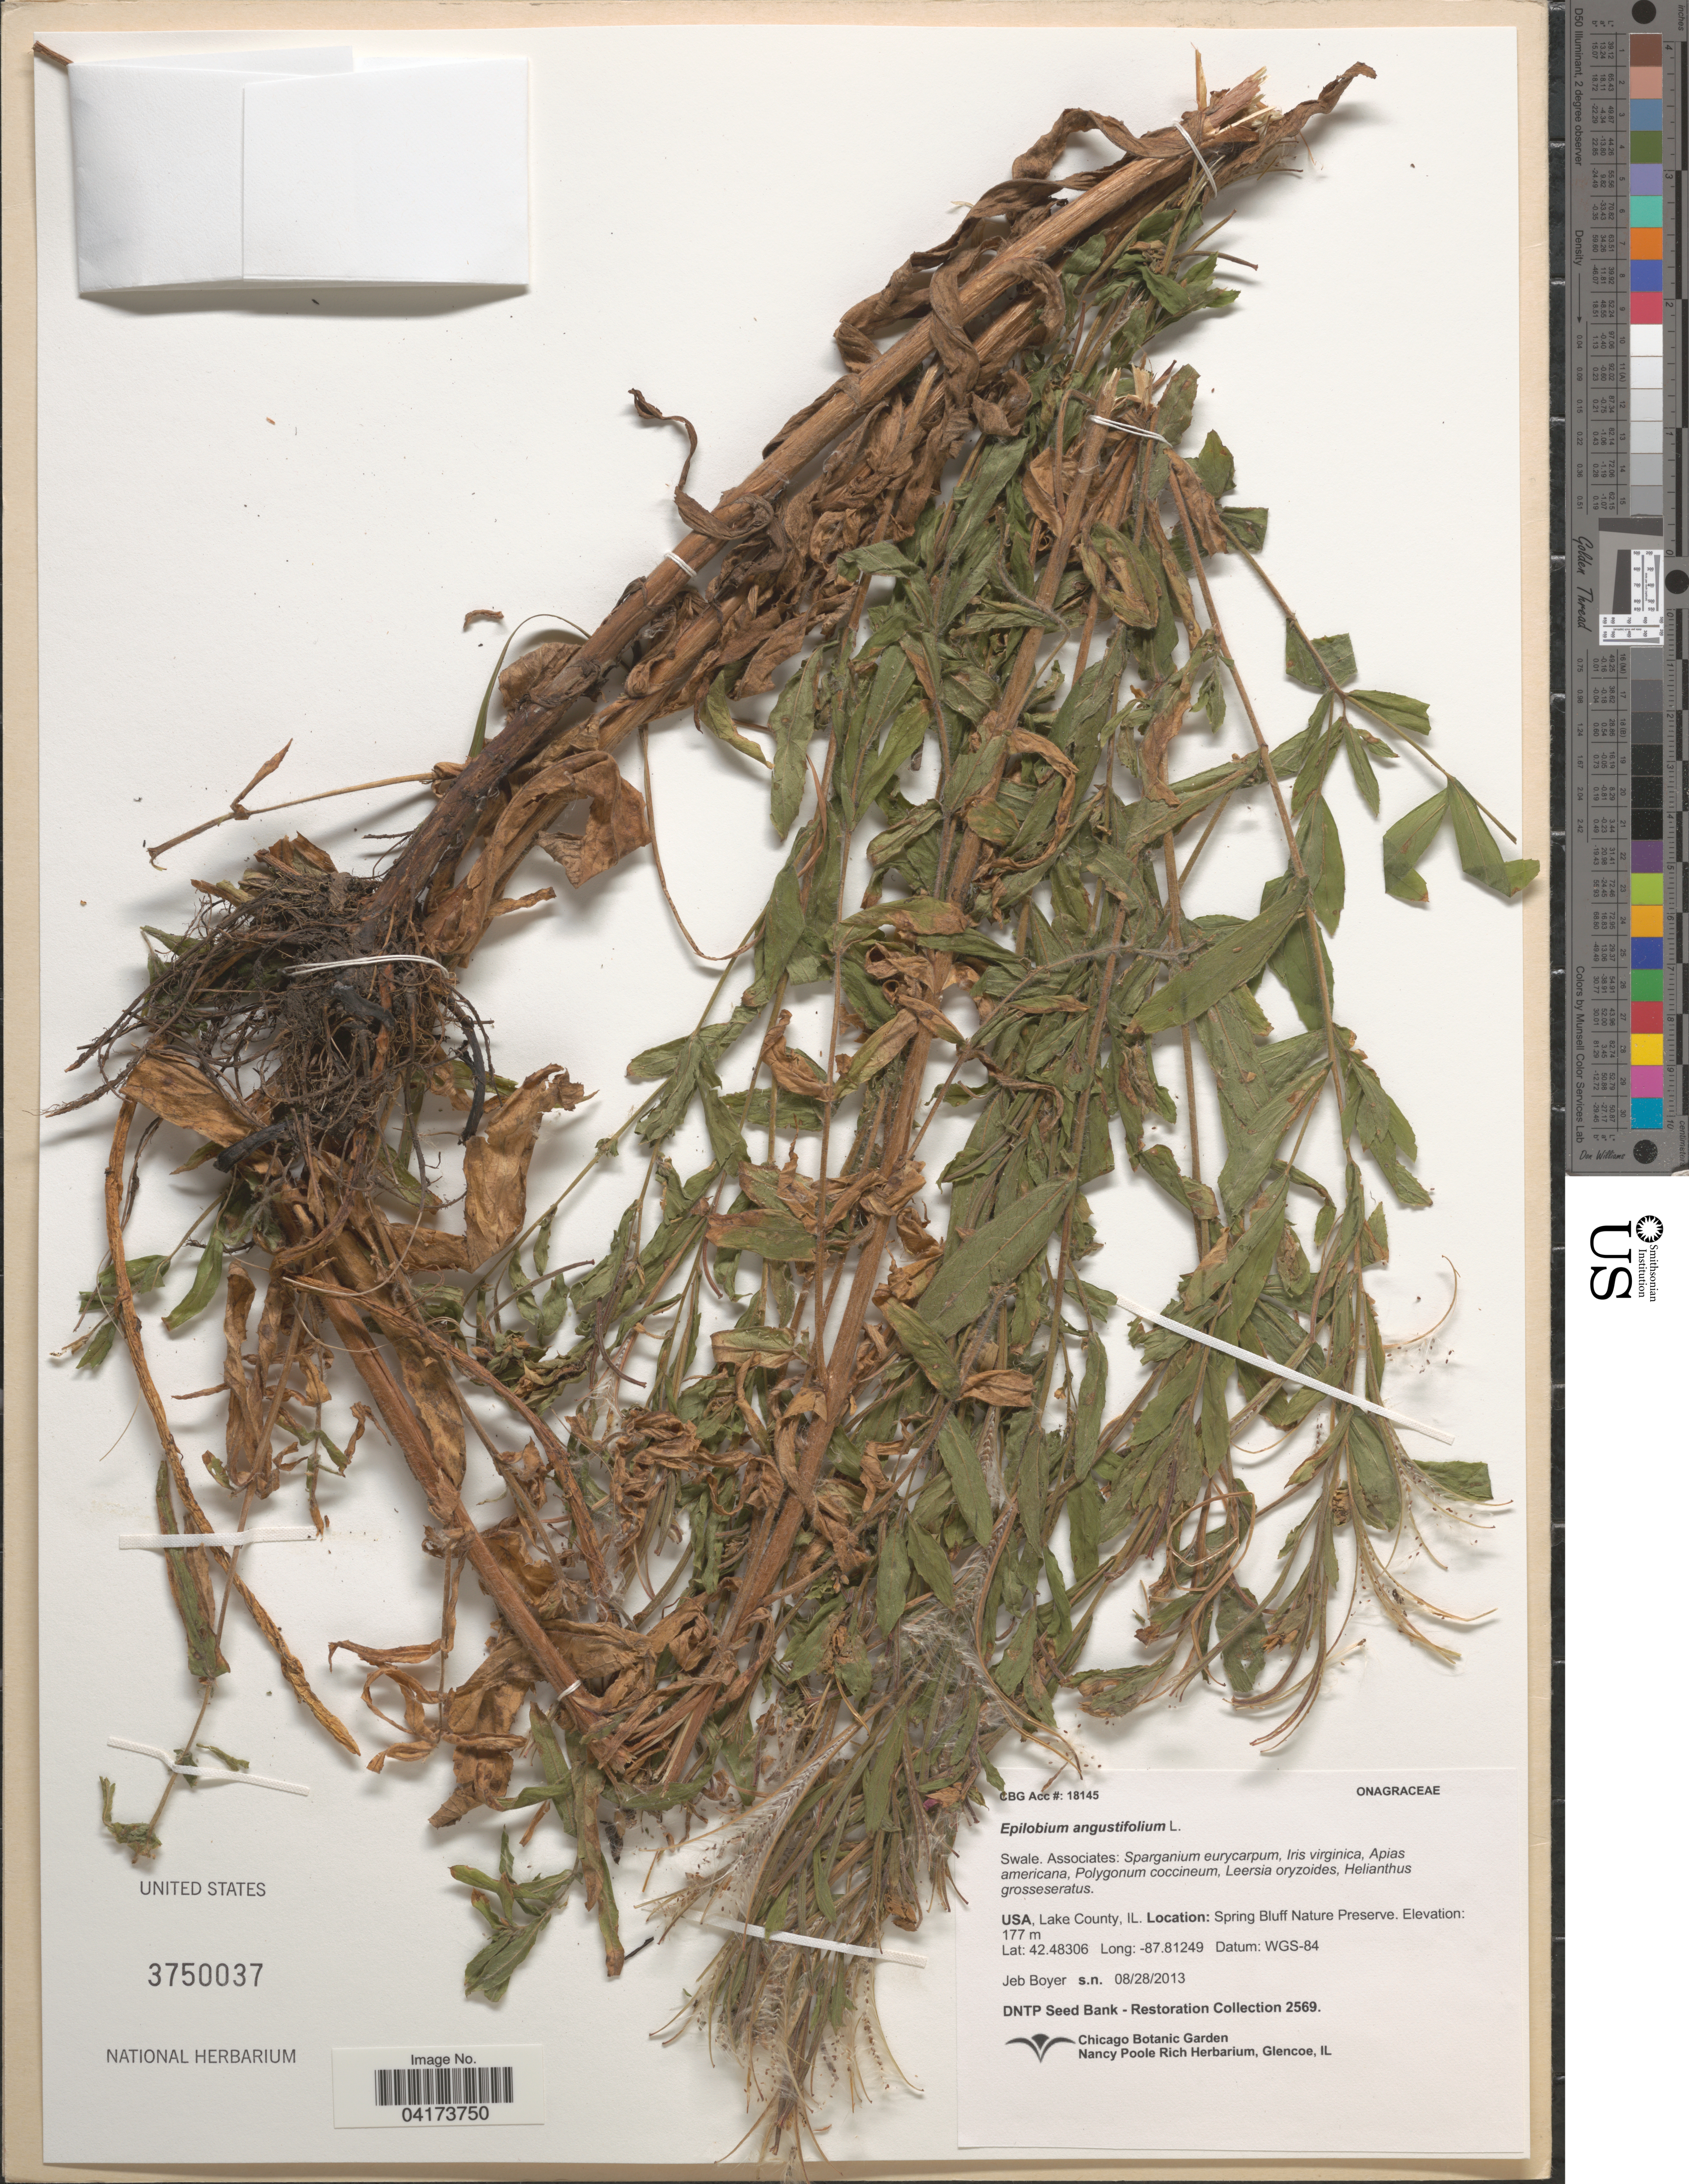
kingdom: Plantae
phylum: Tracheophyta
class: Magnoliopsida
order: Myrtales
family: Onagraceae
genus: Epilobium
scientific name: Epilobium angustifolium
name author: L.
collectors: J. Boyer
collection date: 2013-08-28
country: United States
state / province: Illinois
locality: Lake County. Spring Bluff Nature Preserve.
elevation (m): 177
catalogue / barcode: US 3750037